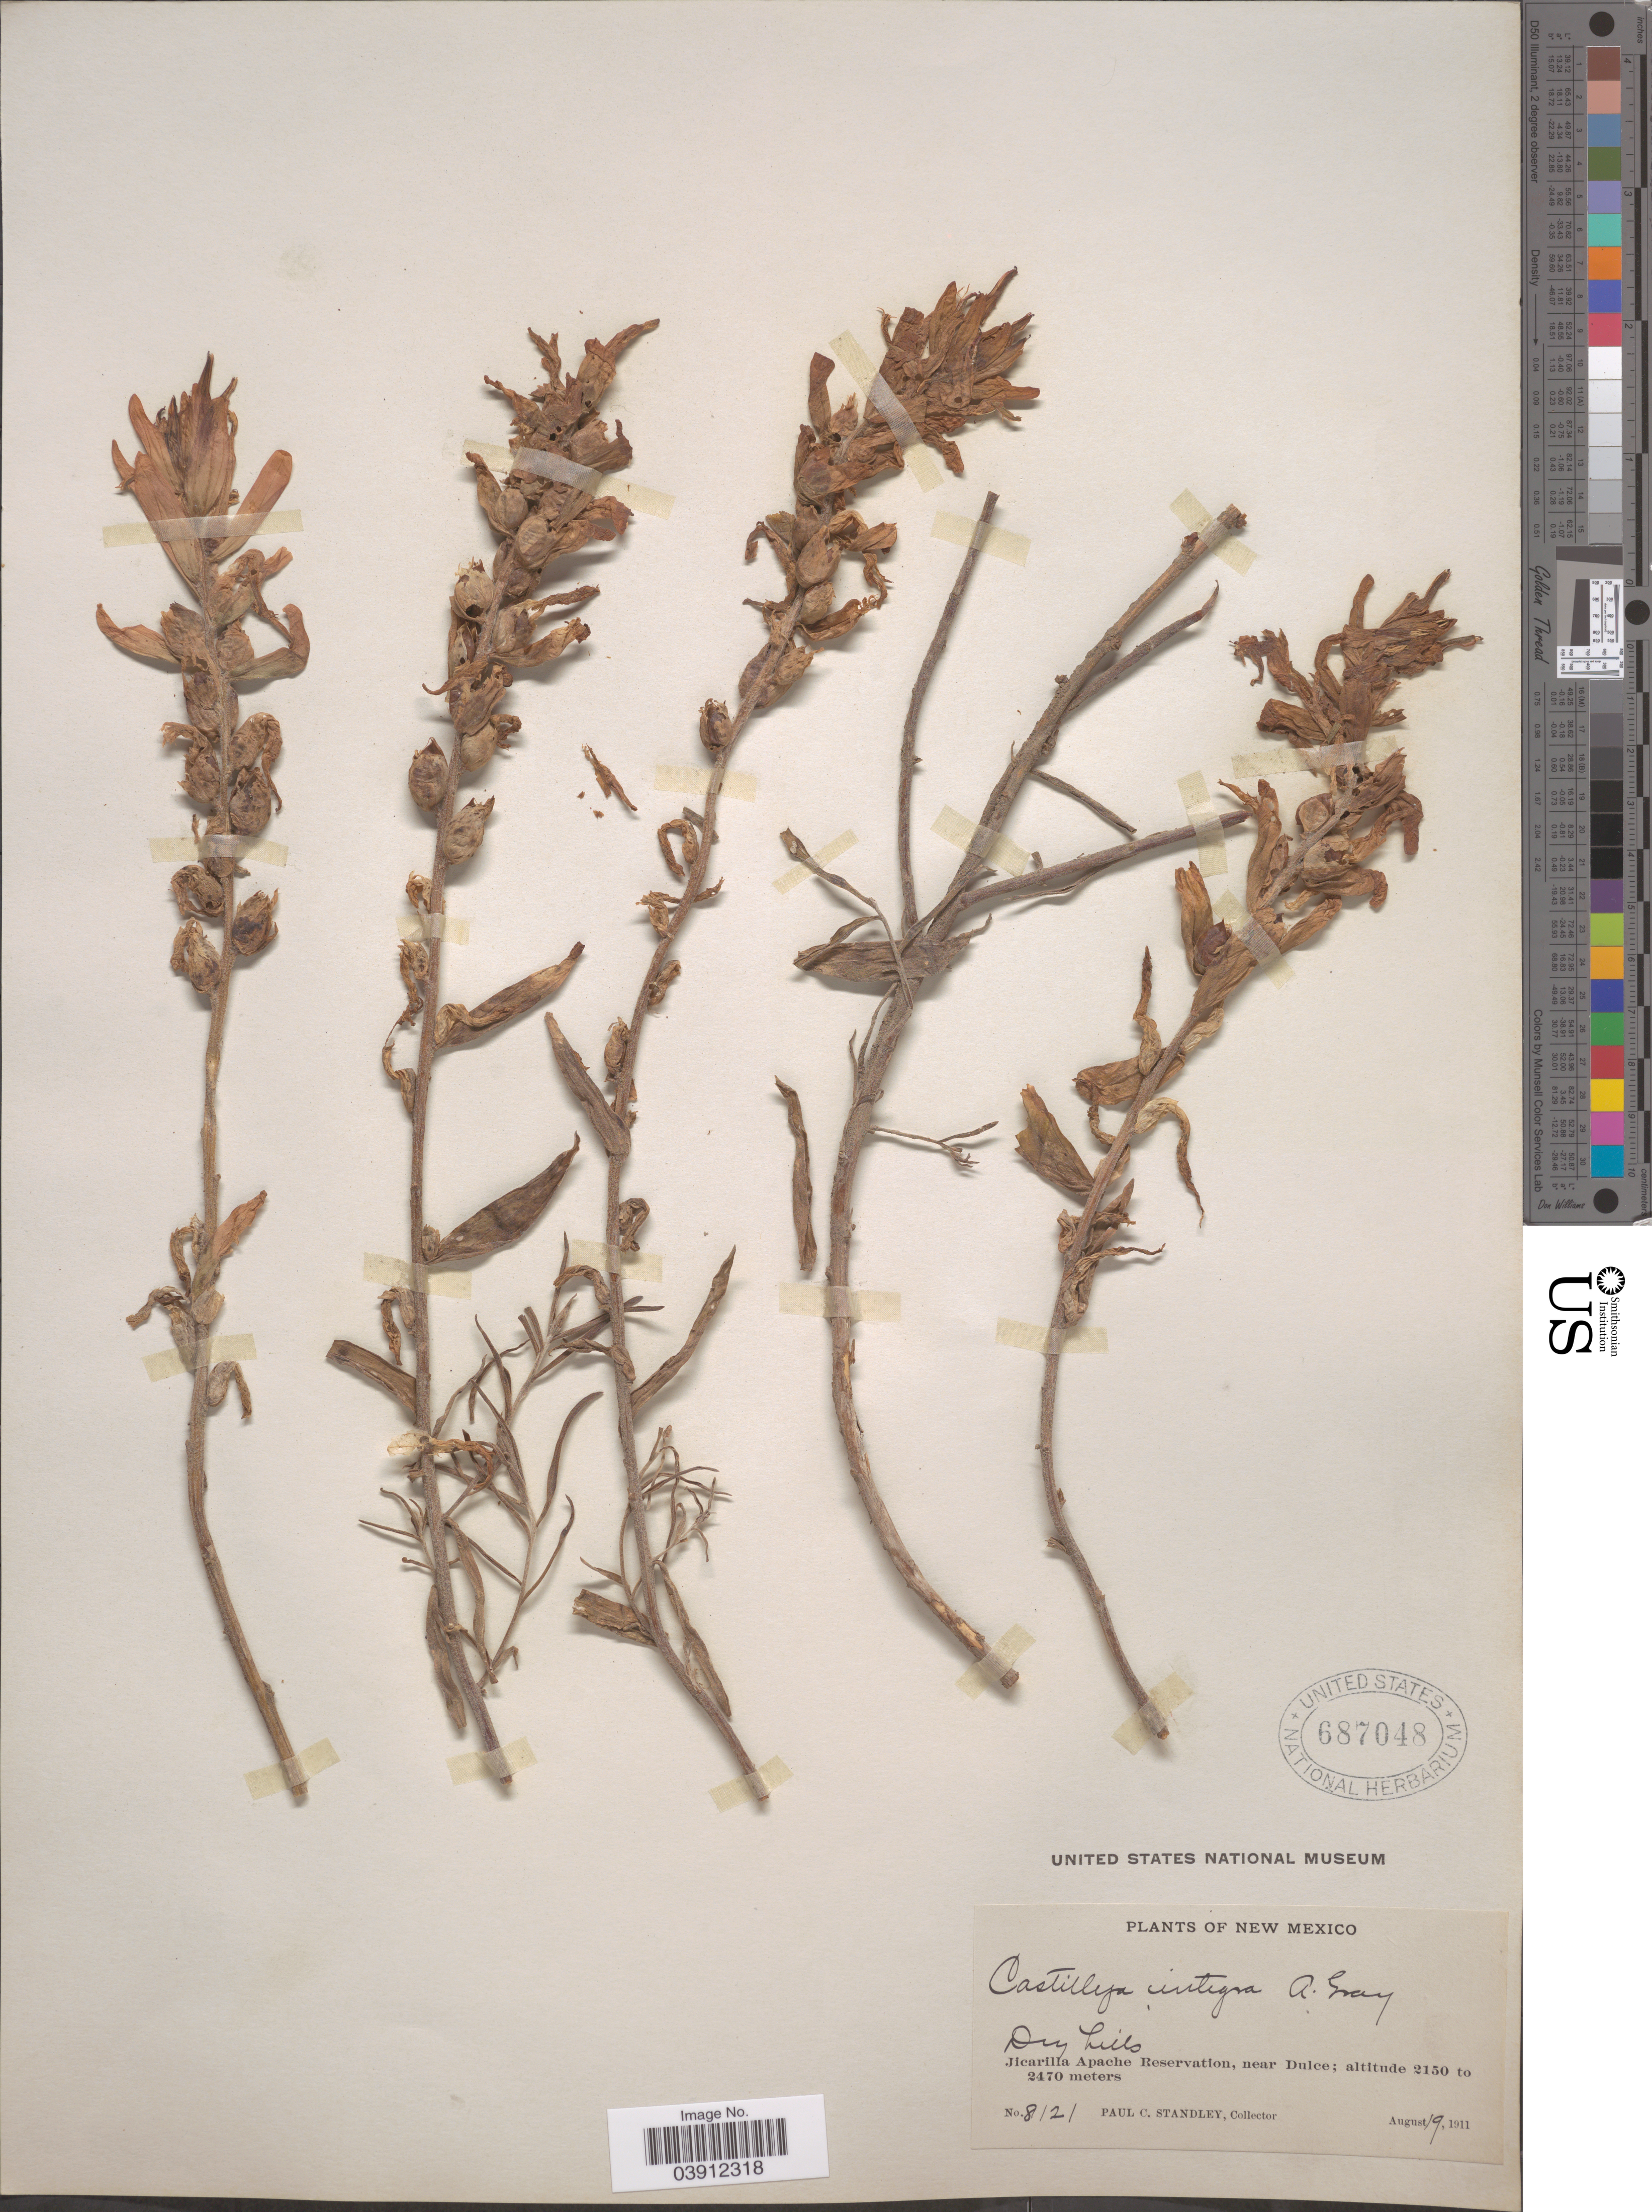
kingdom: Plantae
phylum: Tracheophyta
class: Magnoliopsida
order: Lamiales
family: Orobanchaceae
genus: Castilleja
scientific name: Castilleja integra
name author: A. Gray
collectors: P. C. Standley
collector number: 8121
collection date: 1911-08-19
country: United States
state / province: New Mexico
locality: Jicarilla Apache Reservation, near Dulce.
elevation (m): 2150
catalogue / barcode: US 687048